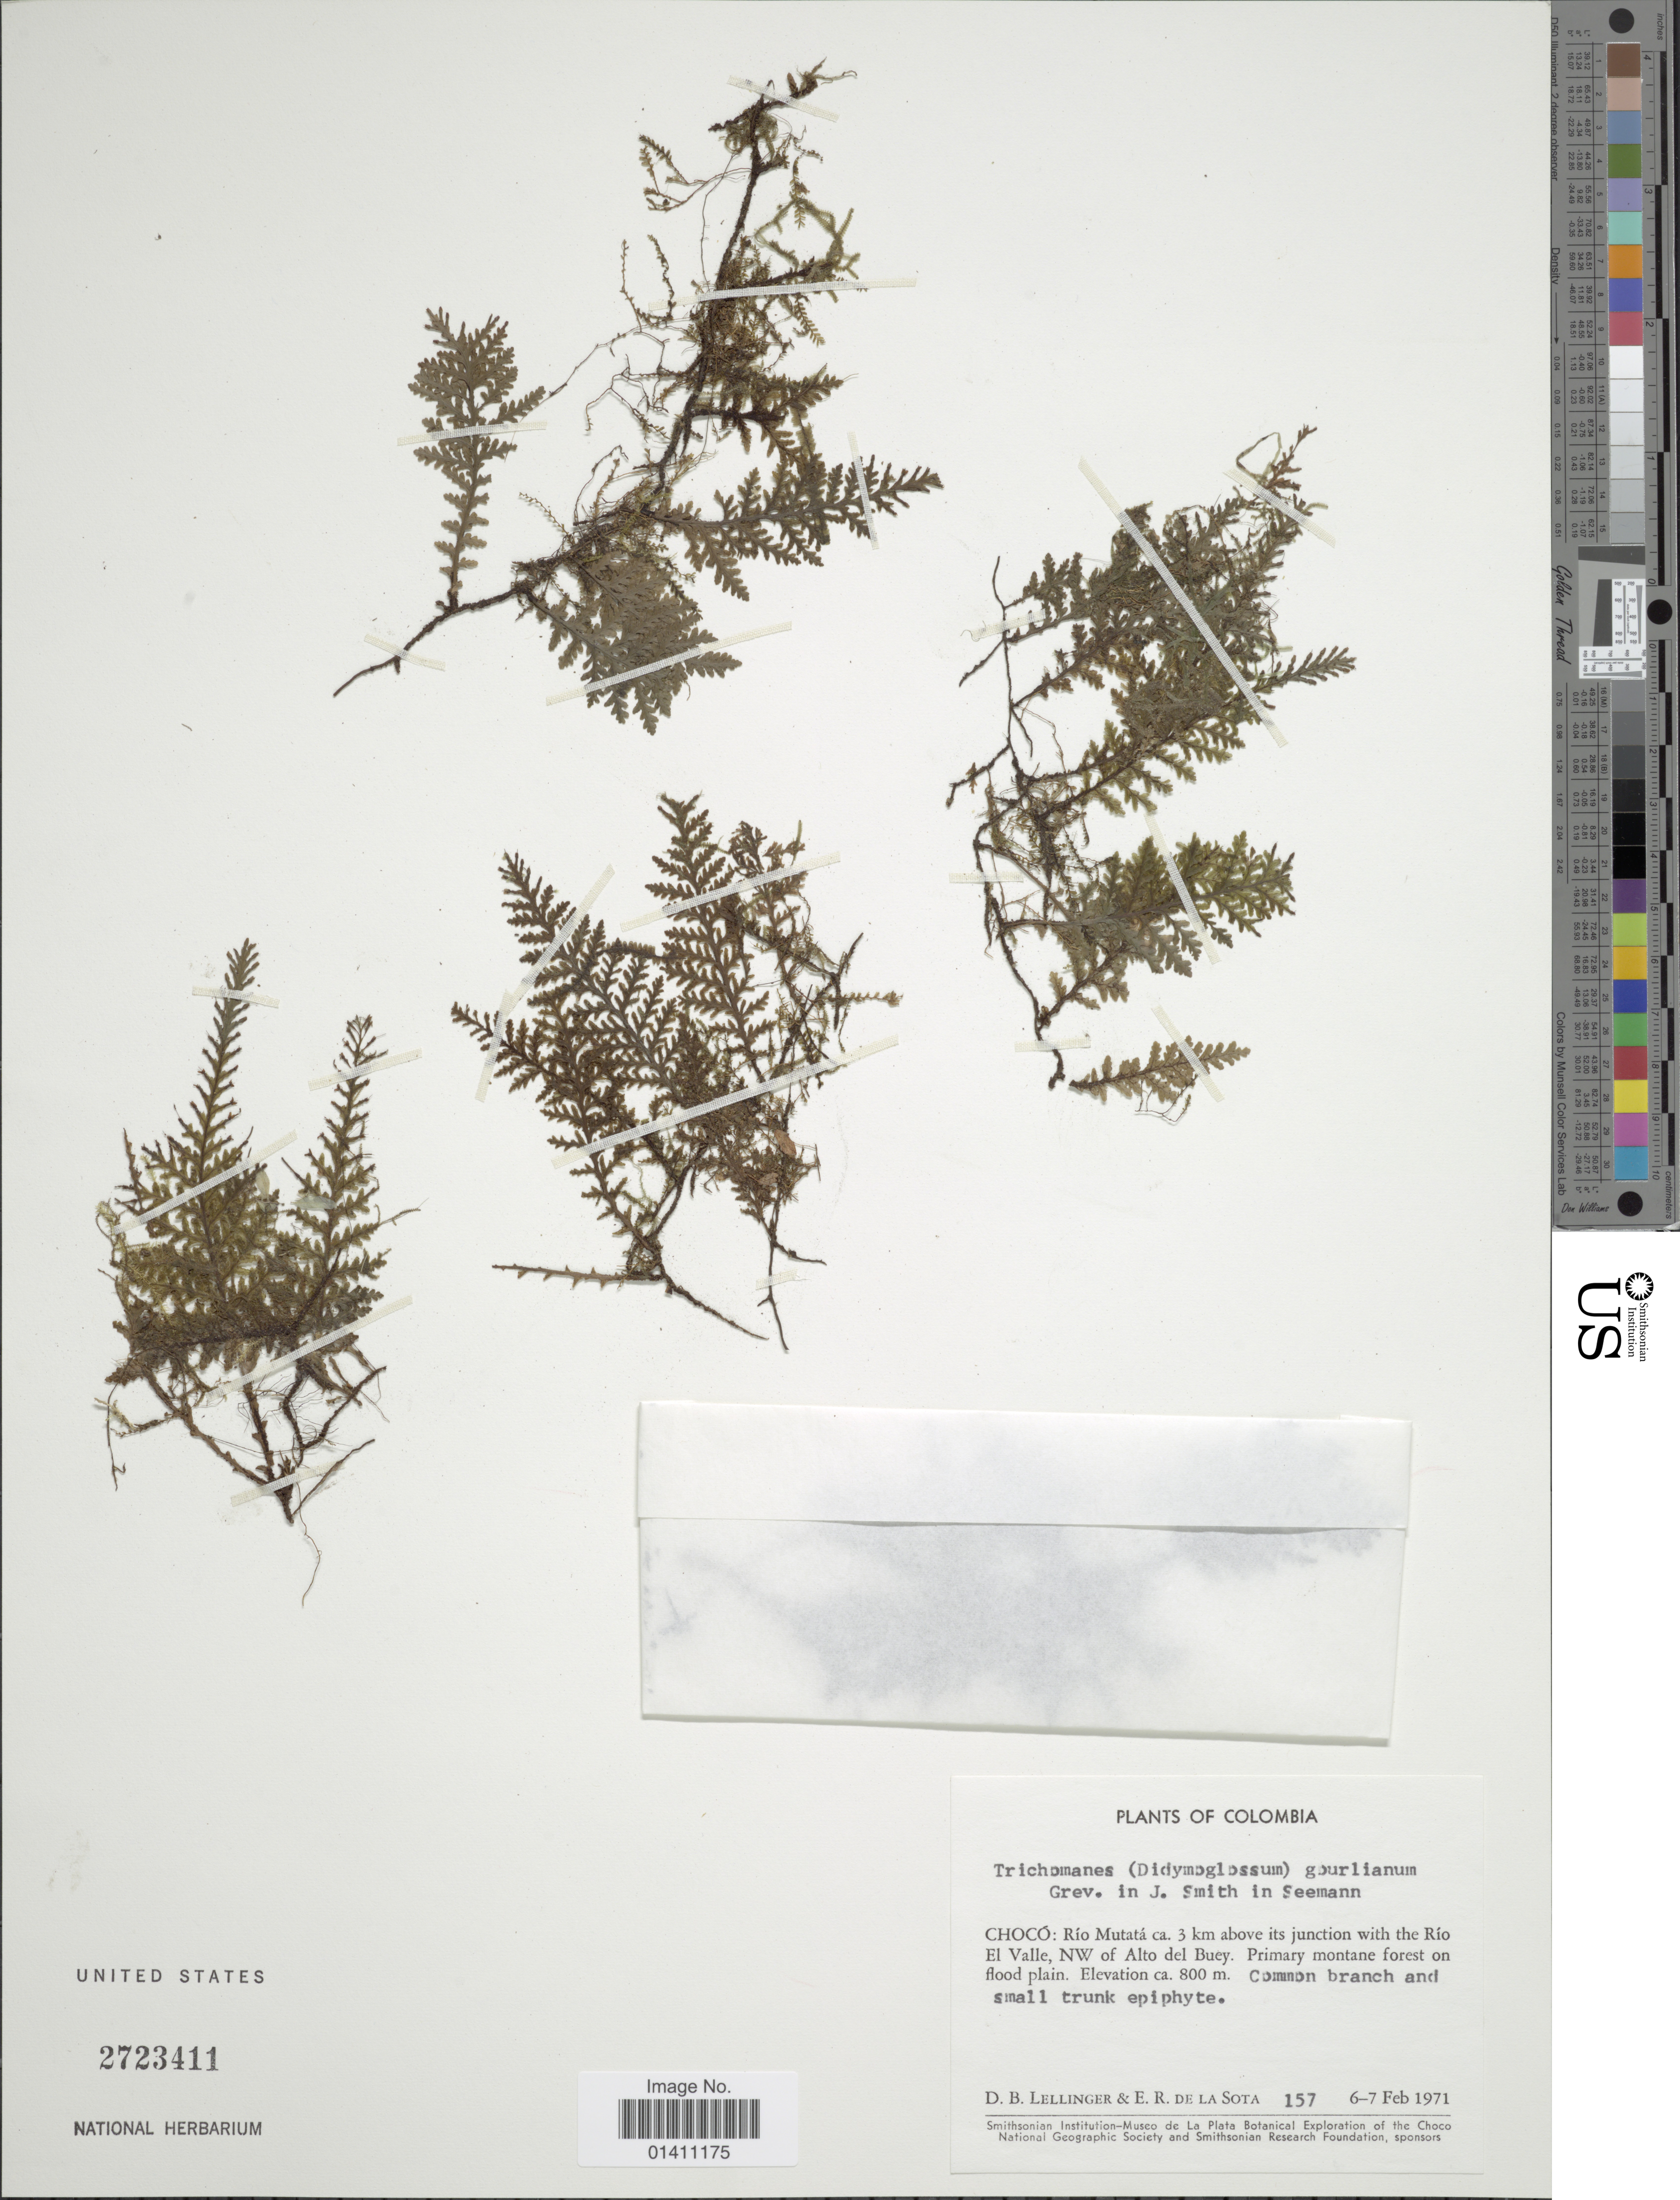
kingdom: Plantae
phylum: Tracheophyta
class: Polypodiopsida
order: Hymenophyllales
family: Hymenophyllaceae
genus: Didymoglossum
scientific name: Didymoglossum gourlianum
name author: (Grev. ex J. Sm.) Pic. Serm.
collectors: D. B. Lellinger & E. R. de la Sota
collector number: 157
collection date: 1971-02-06/1971-02-07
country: Colombia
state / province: Chocó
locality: Rio Mutata ca. 3 km above its junction with the Rio El Valle, NW of Alto del Buey.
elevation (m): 800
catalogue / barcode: US 2723411